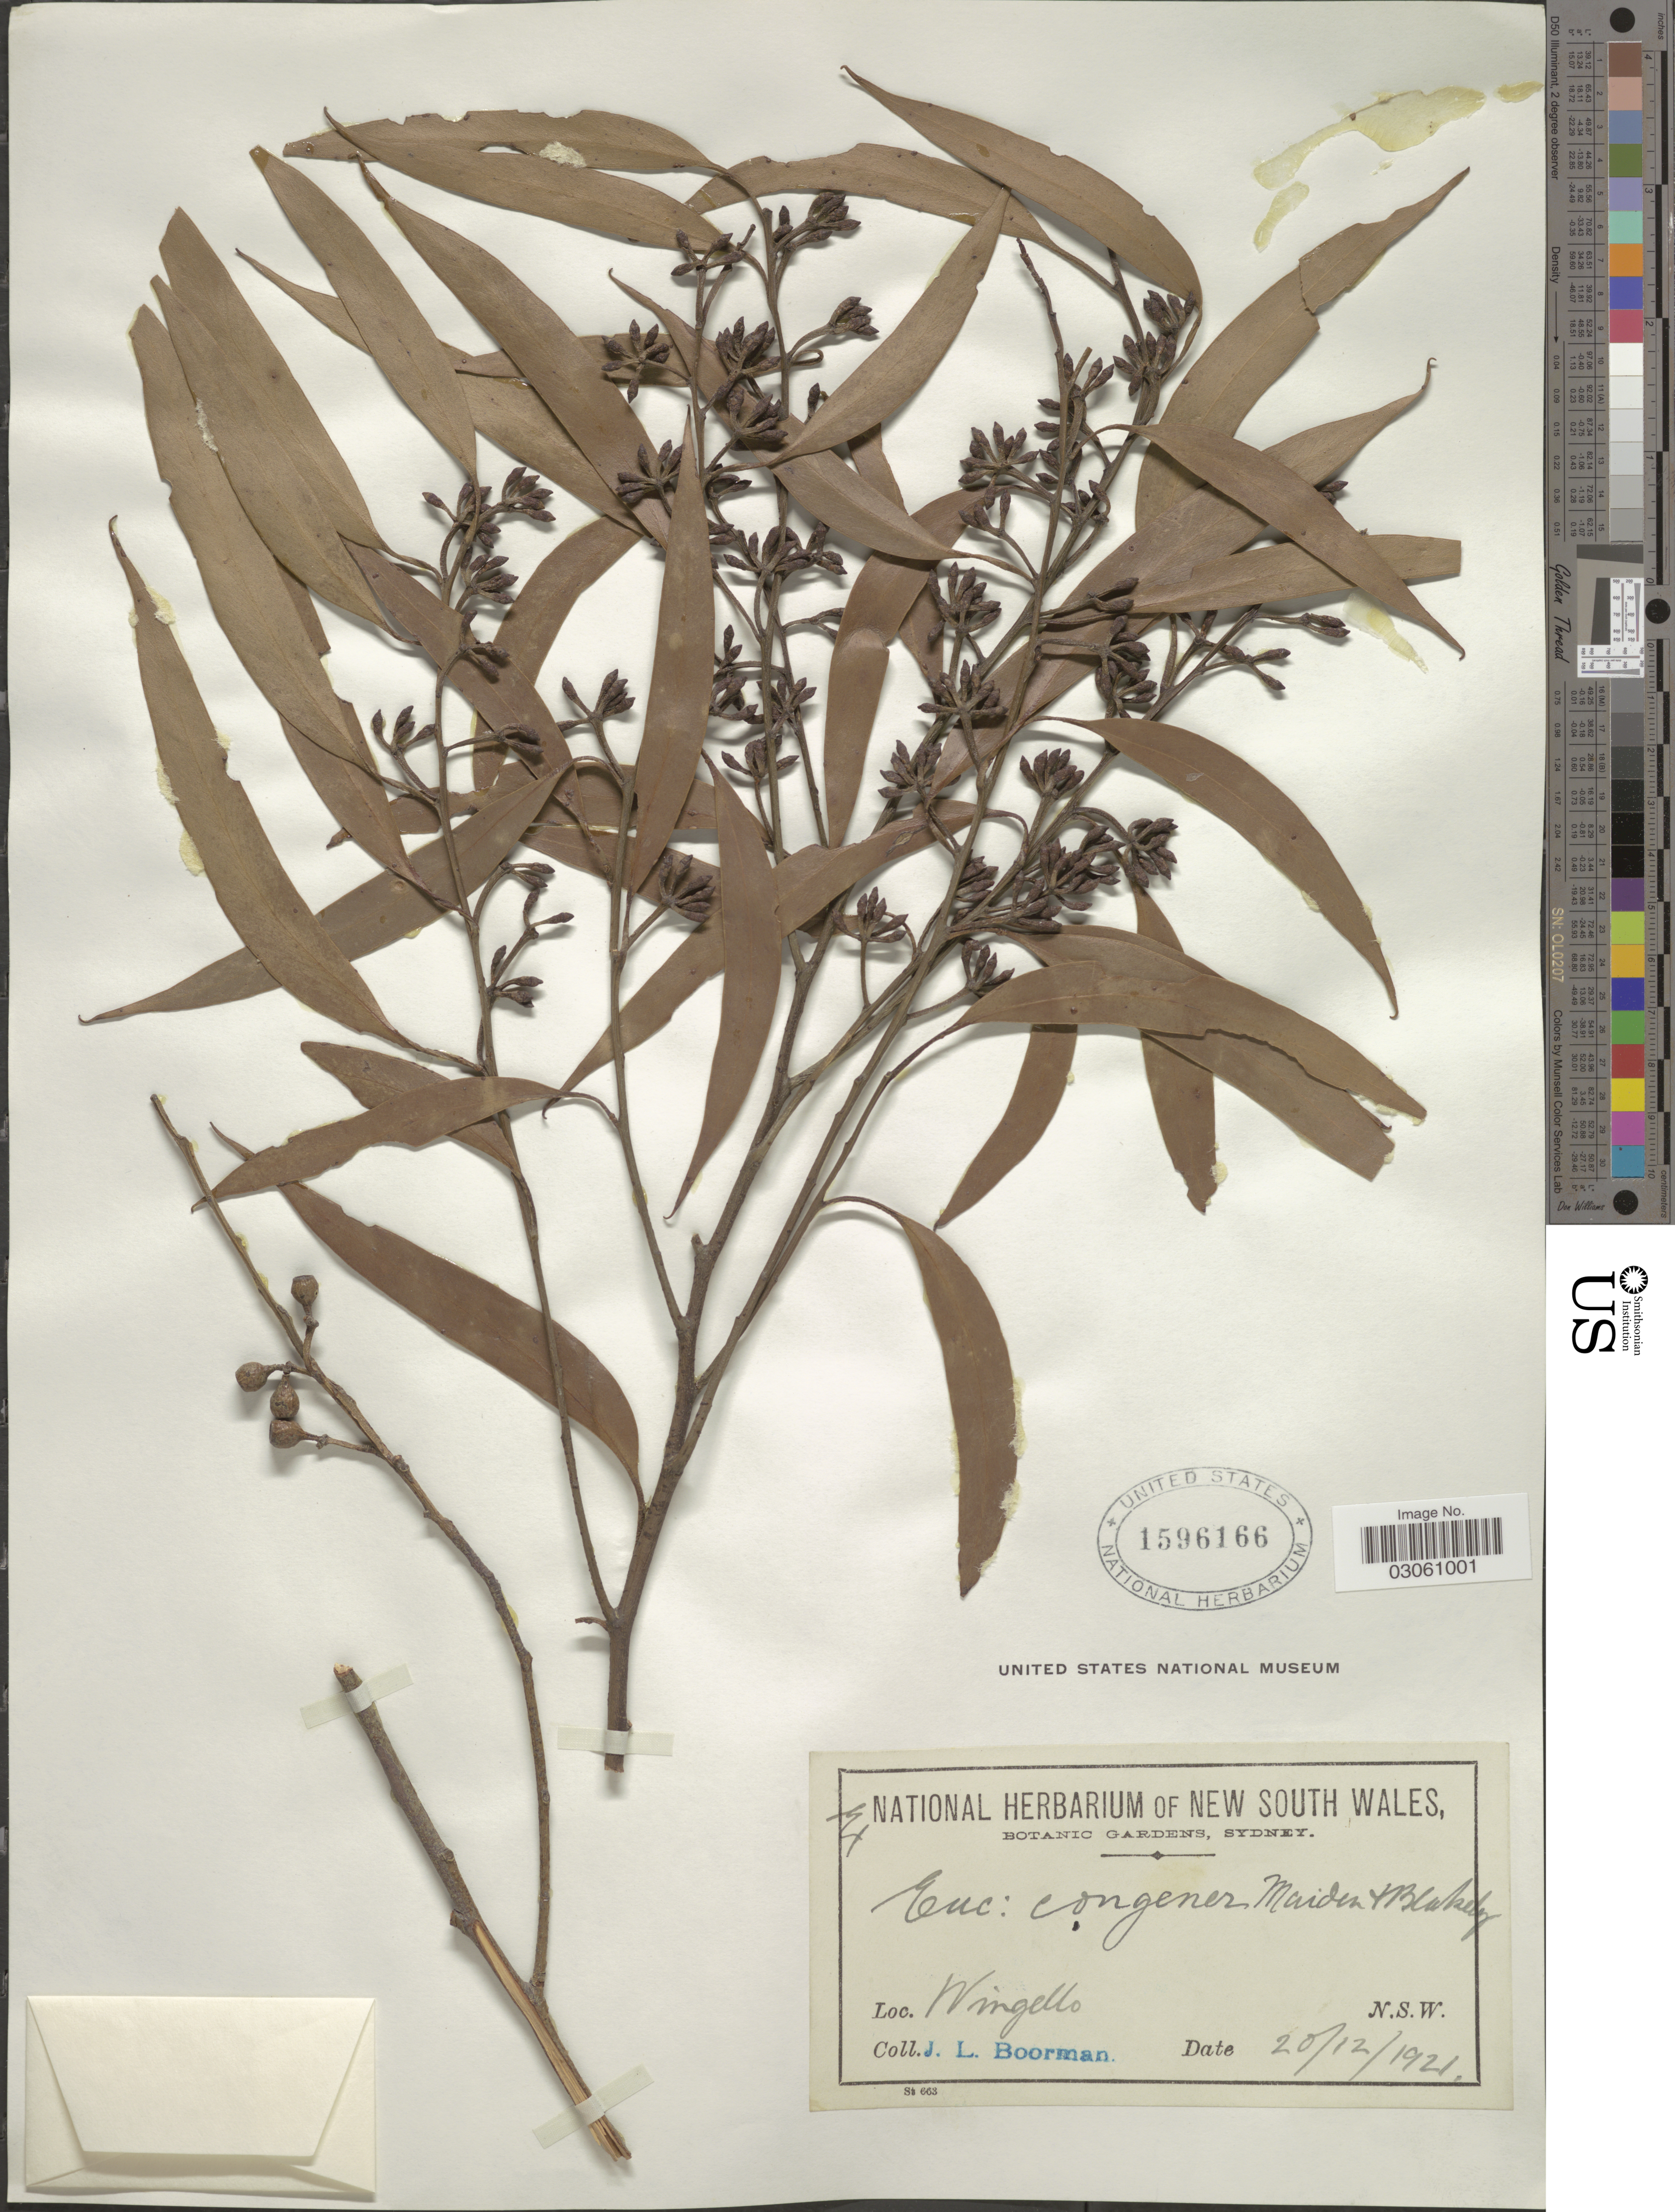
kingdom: Plantae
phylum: Tracheophyta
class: Magnoliopsida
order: Myrtales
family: Myrtaceae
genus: Eucalyptus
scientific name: Eucalyptus x congener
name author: Maiden & Blakely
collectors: J. Boorman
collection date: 1921-12-20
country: Australia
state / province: New South Wales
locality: Wingello.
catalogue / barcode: US 1596166